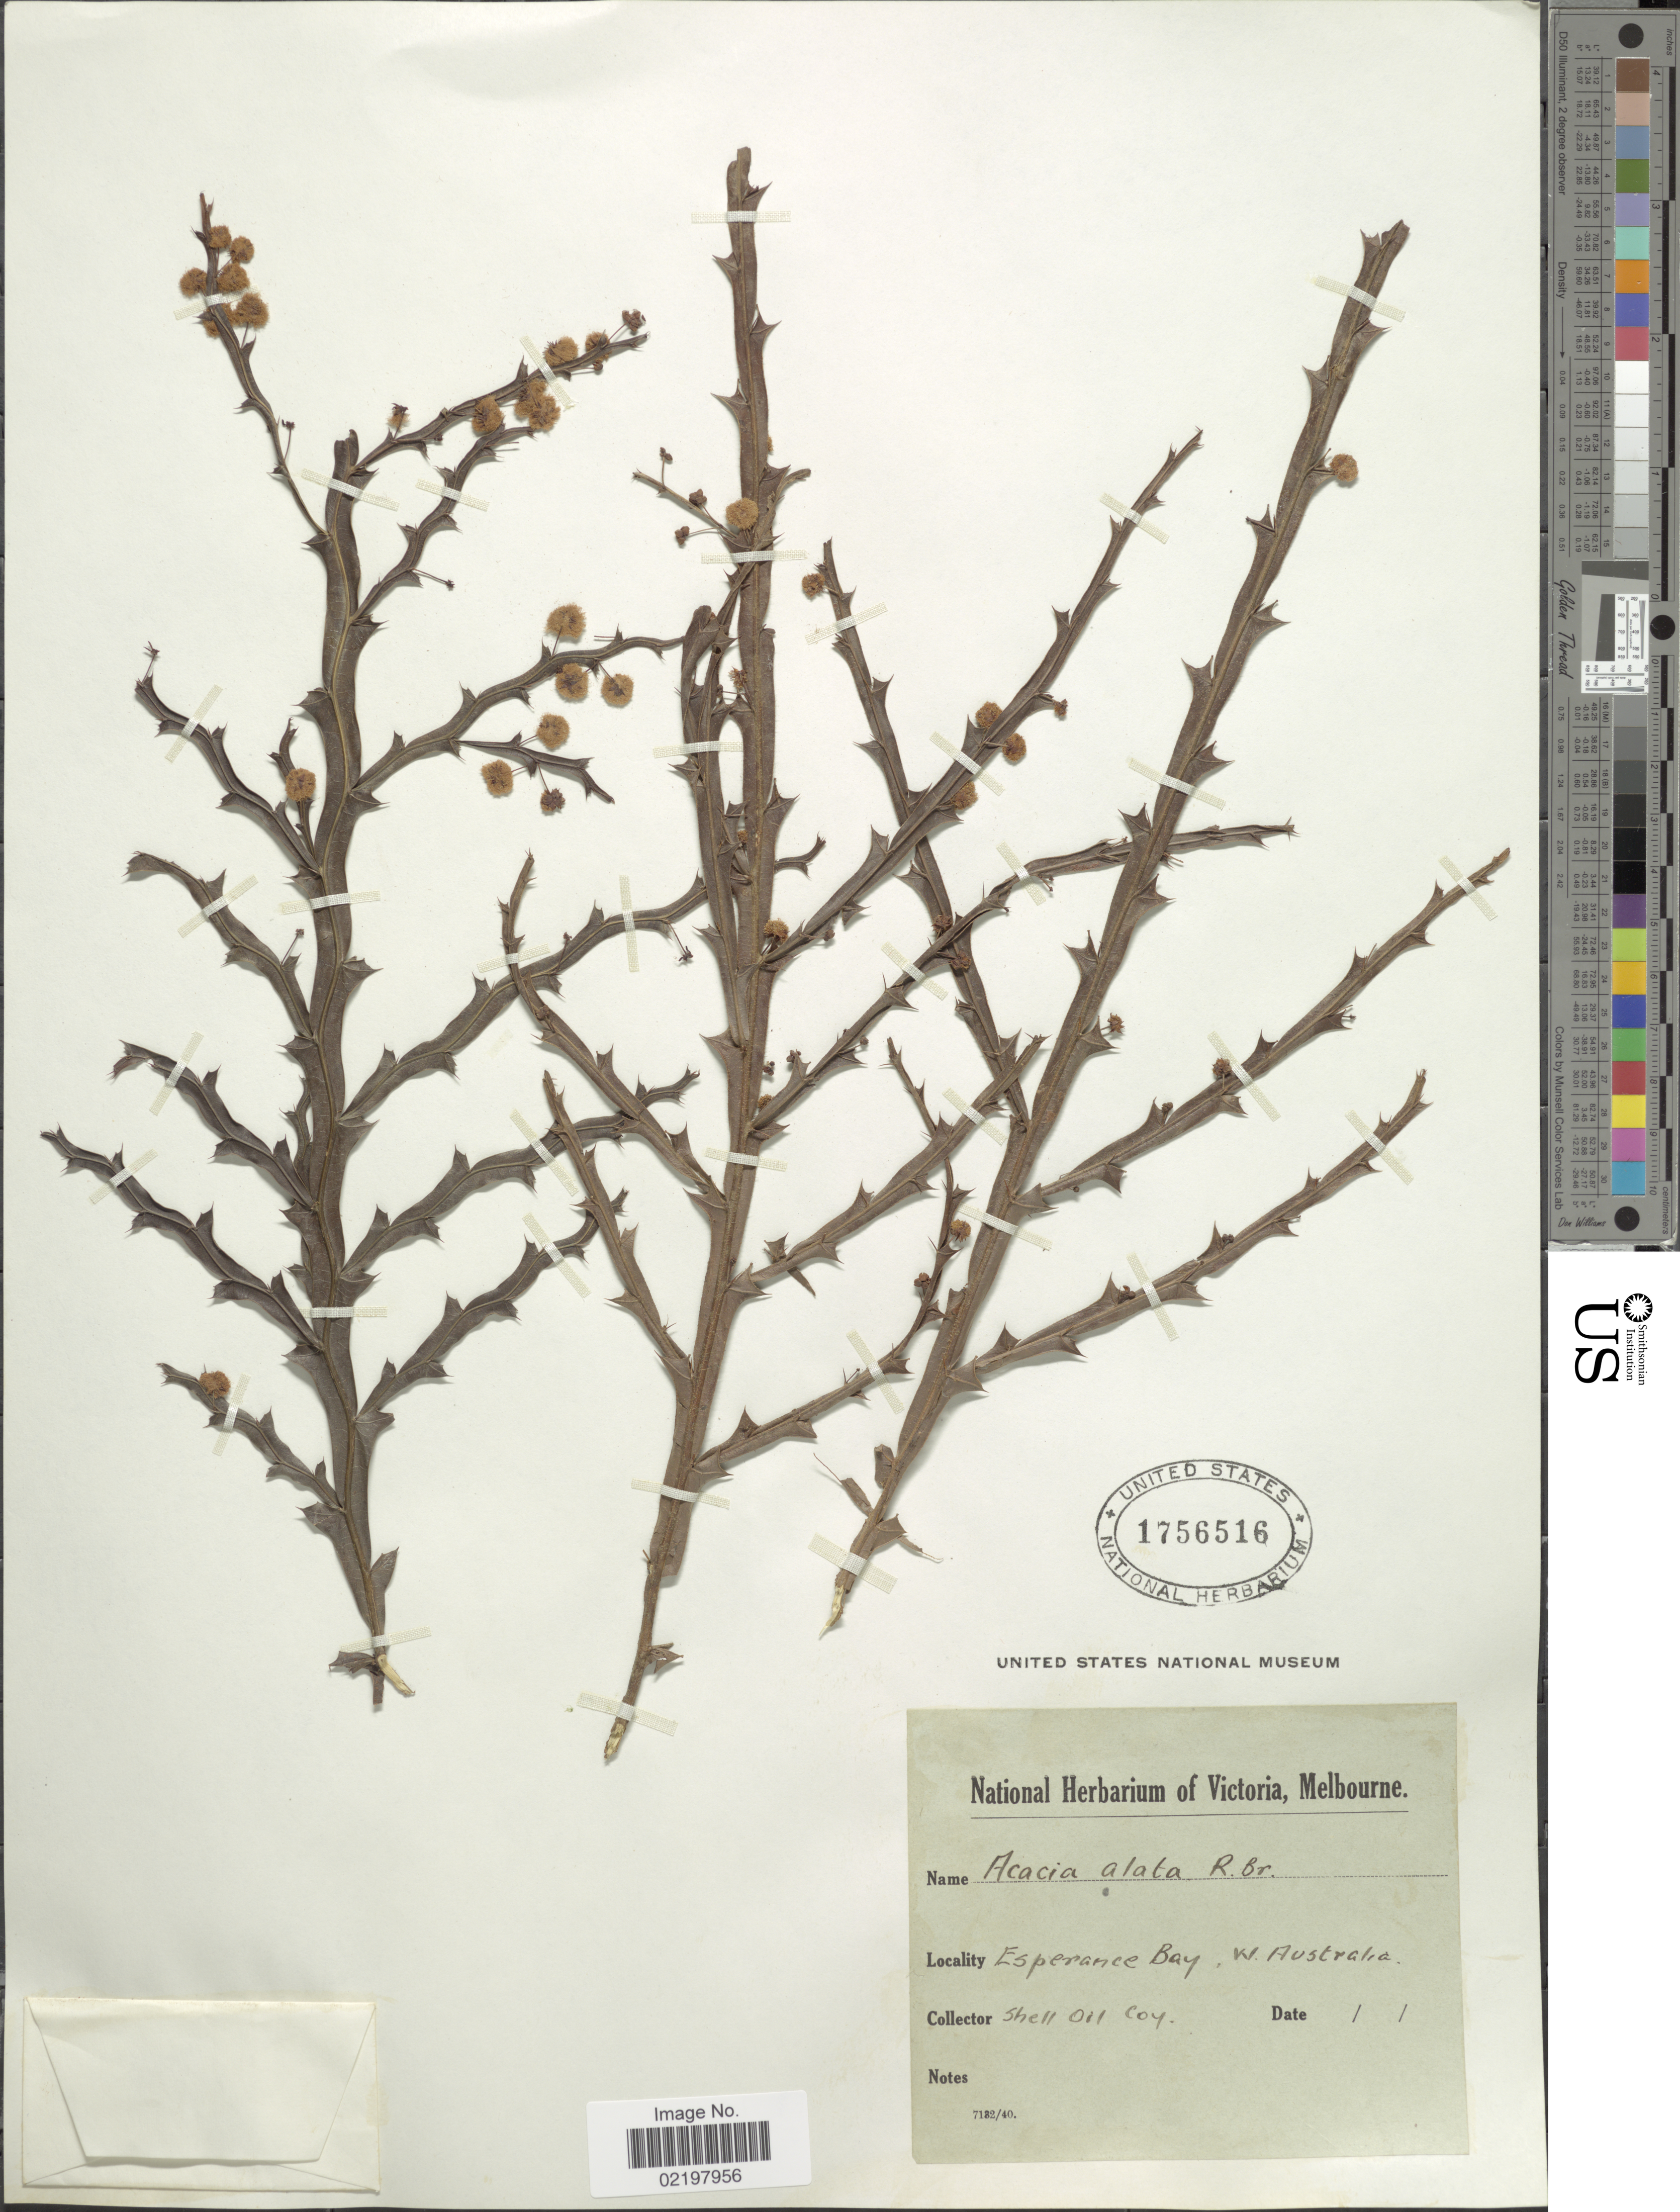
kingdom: Plantae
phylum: Tracheophyta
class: Magnoliopsida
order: Fabales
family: Fabaceae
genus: Acacia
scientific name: Acacia alata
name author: R. Br.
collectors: Shell Oil Corp.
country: Australia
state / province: Western Australia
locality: Esperance Bay, W. Australia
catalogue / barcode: US 1756516